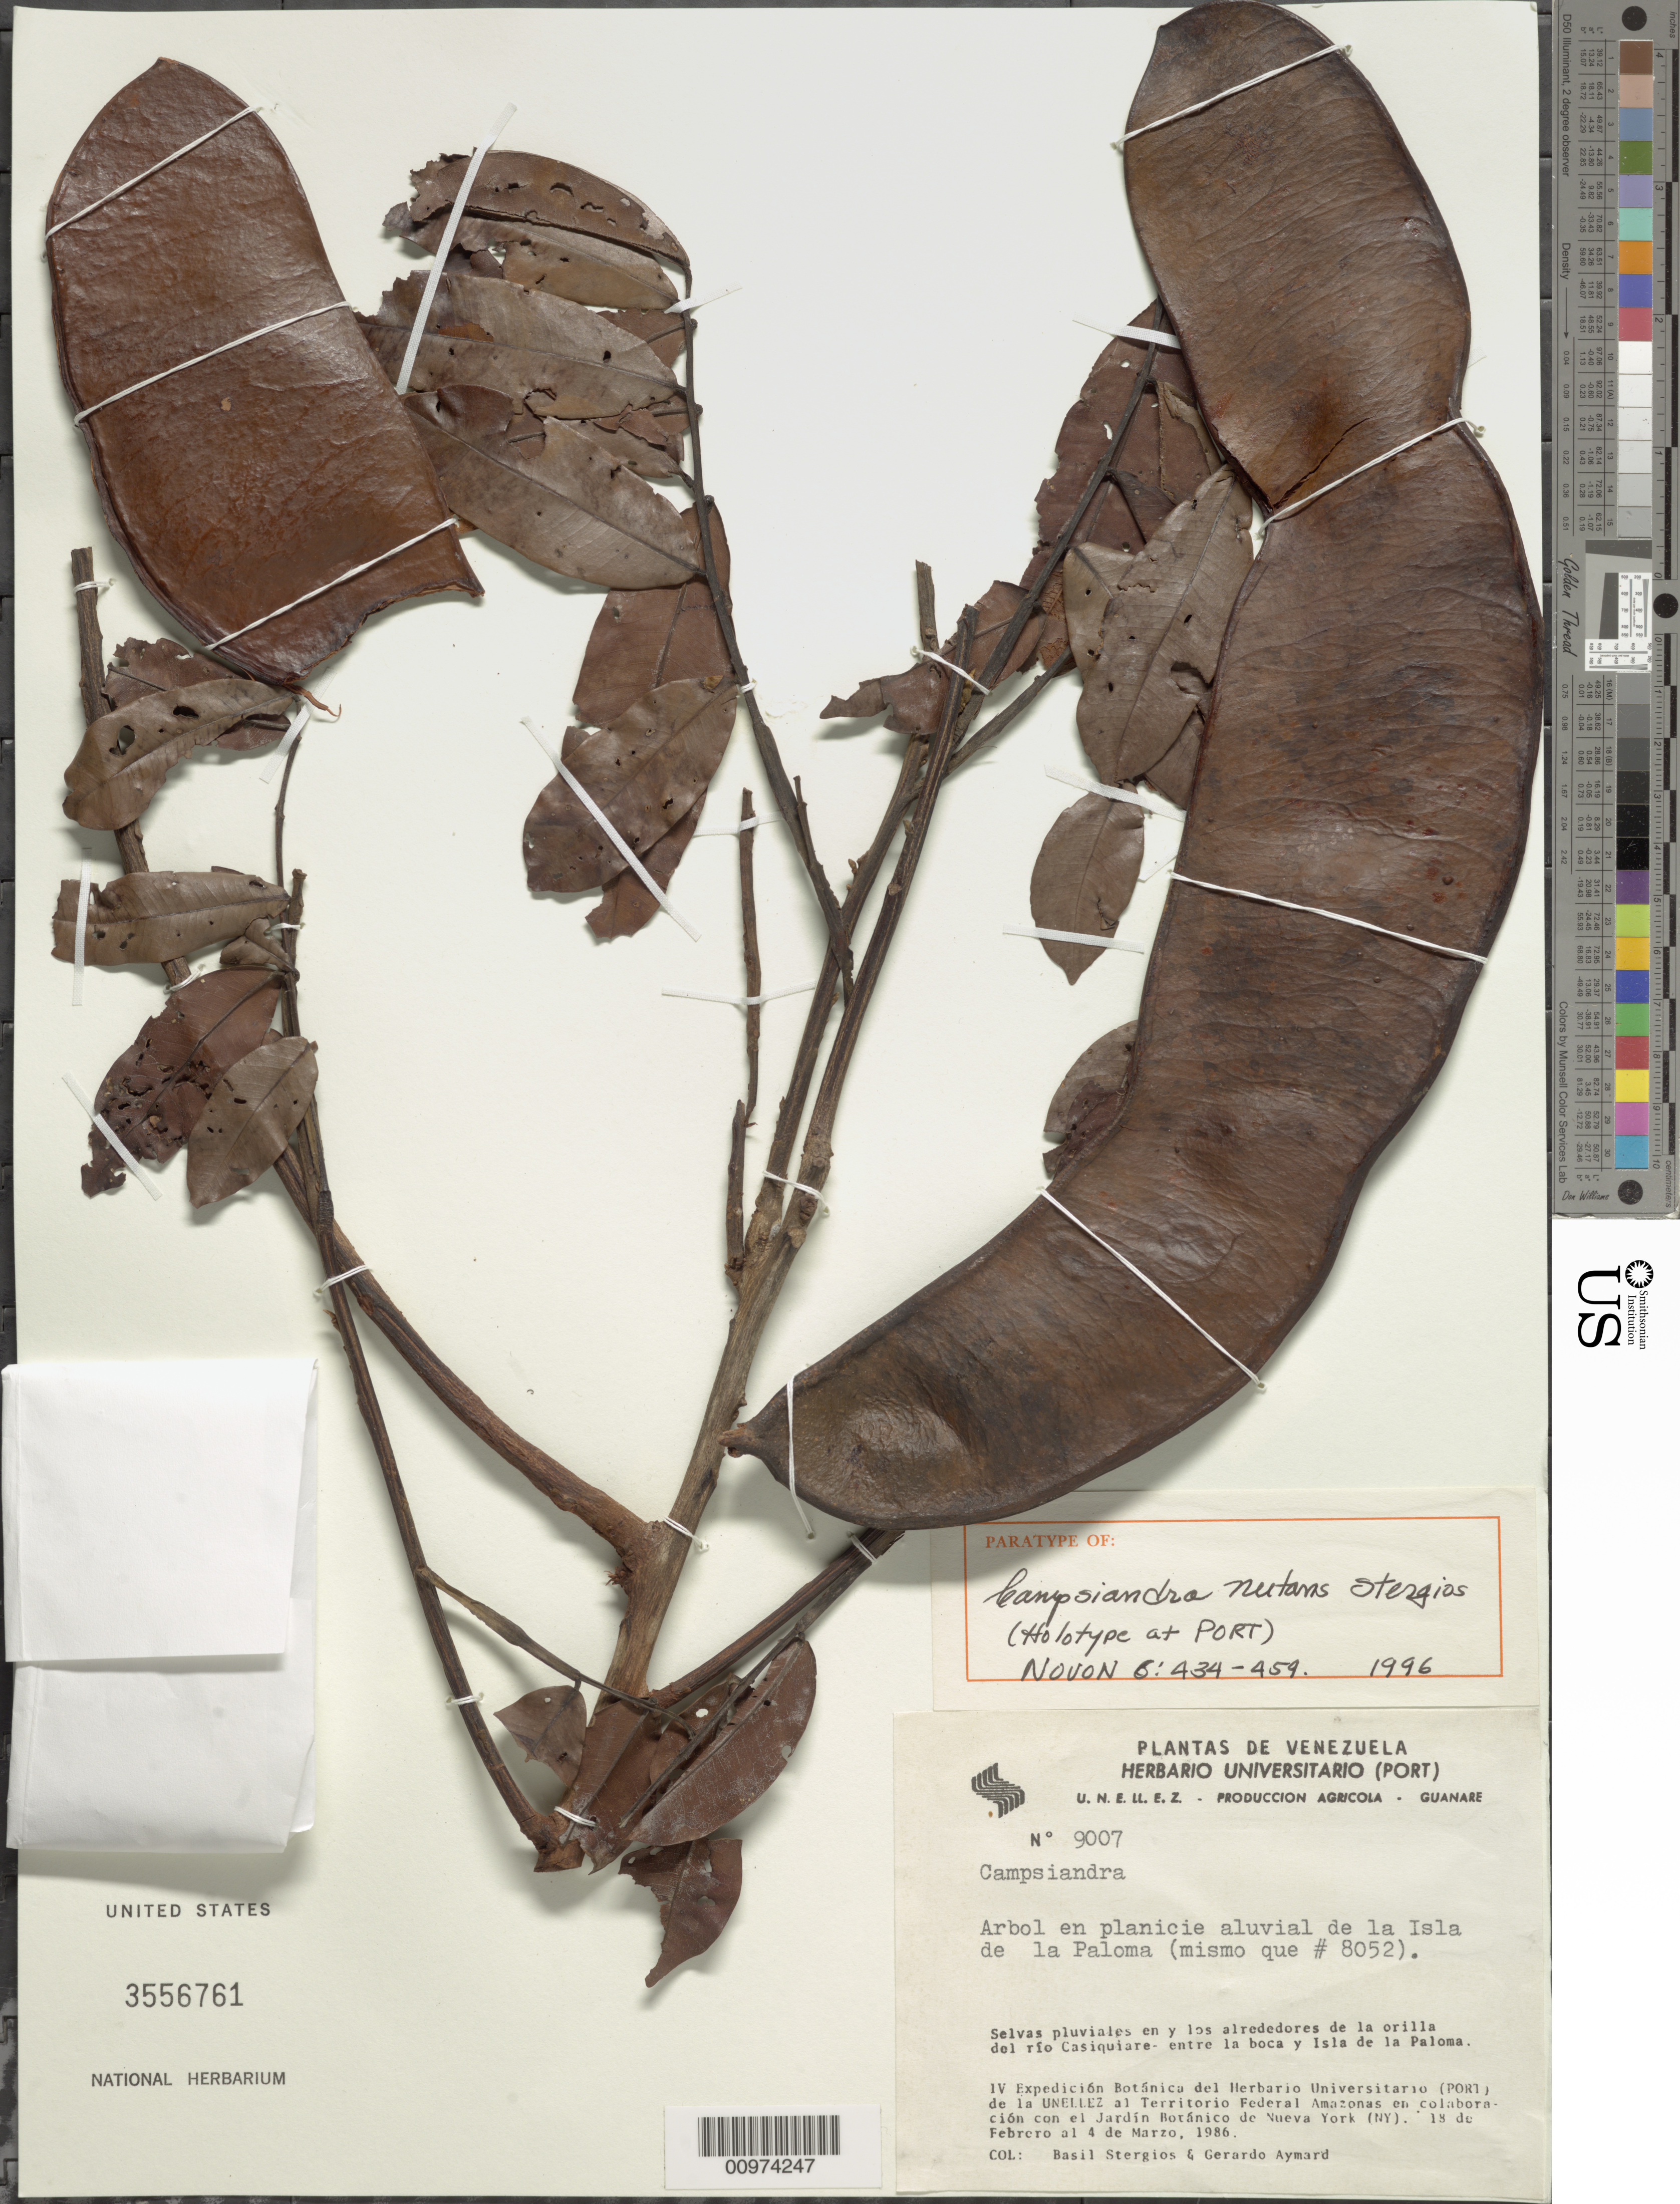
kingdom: Plantae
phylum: Tracheophyta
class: Magnoliopsida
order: Fabales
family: Fabaceae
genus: Campsiandra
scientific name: Campsiandra nutans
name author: Stergios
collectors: B. G. Stergios & G. A. Aymard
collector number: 9007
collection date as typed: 18-Feb-86 to 4-Mar-86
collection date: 1986-02-18/1986-03-04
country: Venezuela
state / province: Amazonas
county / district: Río Negro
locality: Rio Casiquiare, entre la boca y Isla de la Paloma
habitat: Planicie aluvial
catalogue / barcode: US 3556761